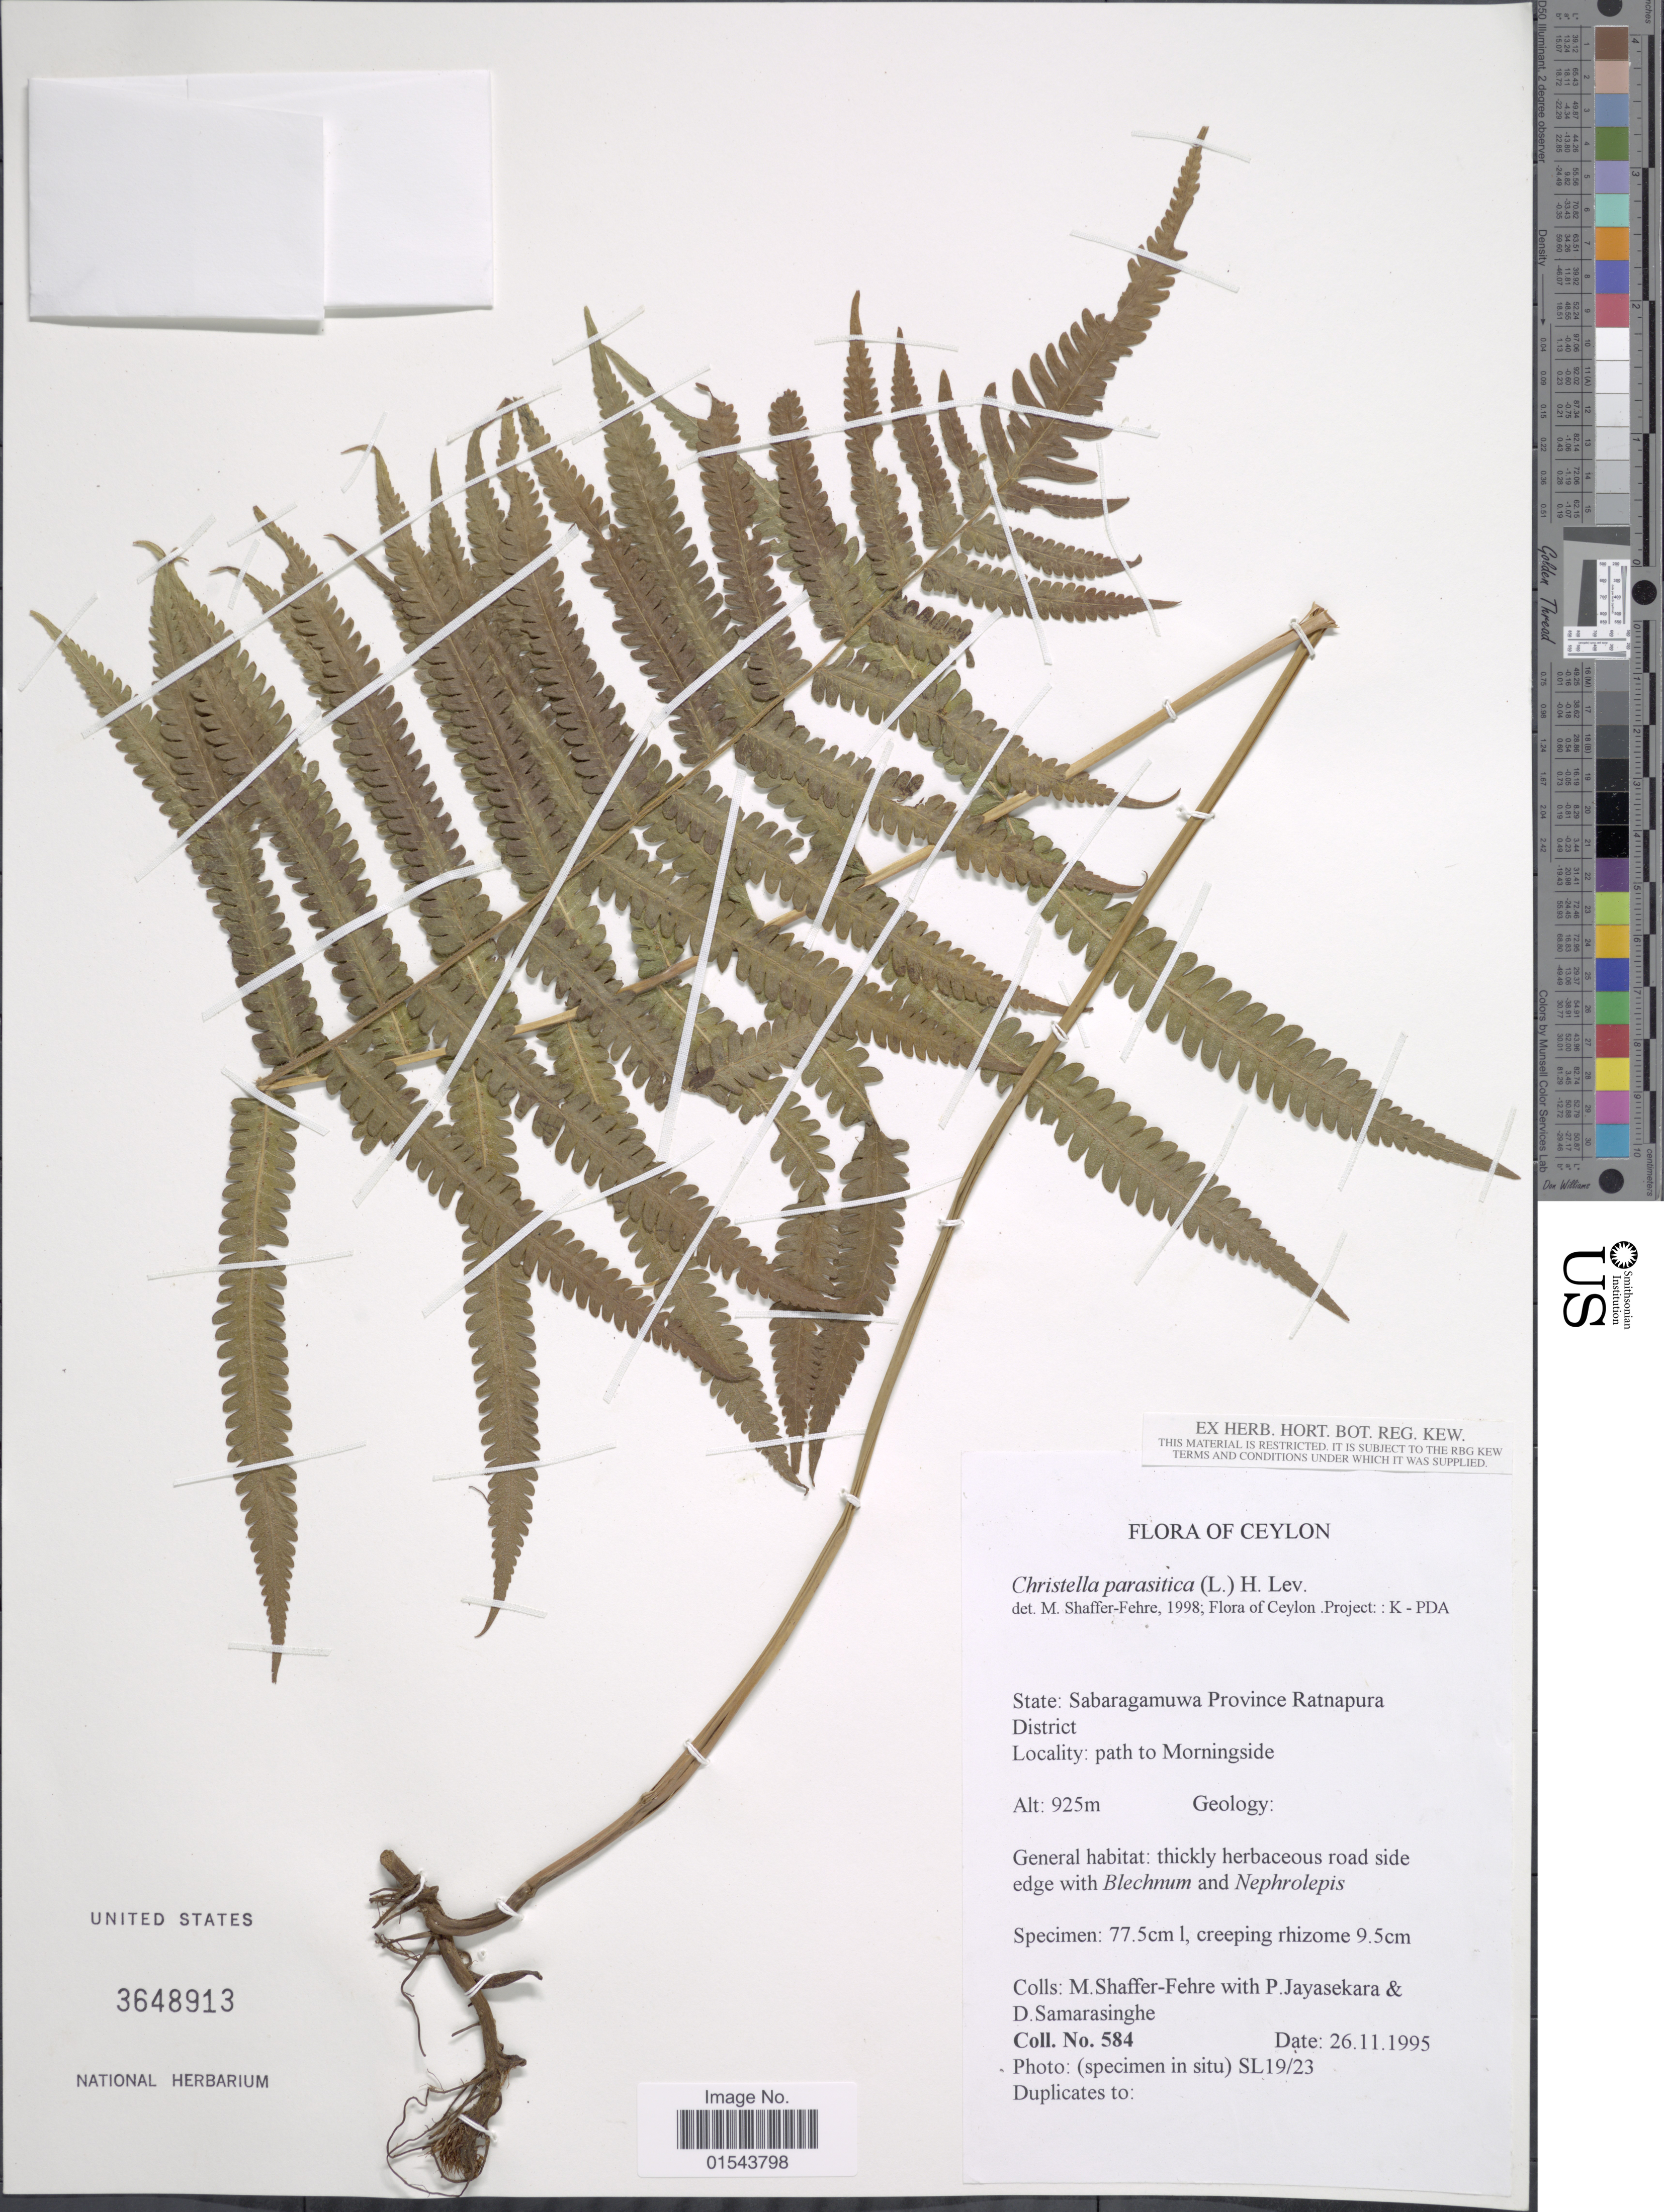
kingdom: Plantae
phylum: Tracheophyta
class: Polypodiopsida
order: Polypodiales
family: Thelypteridaceae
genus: Christella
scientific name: Christella parasitica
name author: (L.) H. Lév.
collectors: M. Shaffer-Fehre, P. Jayasekera & D. Samarasinghe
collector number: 584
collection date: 1995-11-26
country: Sri Lanka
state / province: Sabaragamuwa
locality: Ceylon. Sabaragamuwa Province Ratnapura District. path to Mroningside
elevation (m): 925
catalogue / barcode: US 3648913